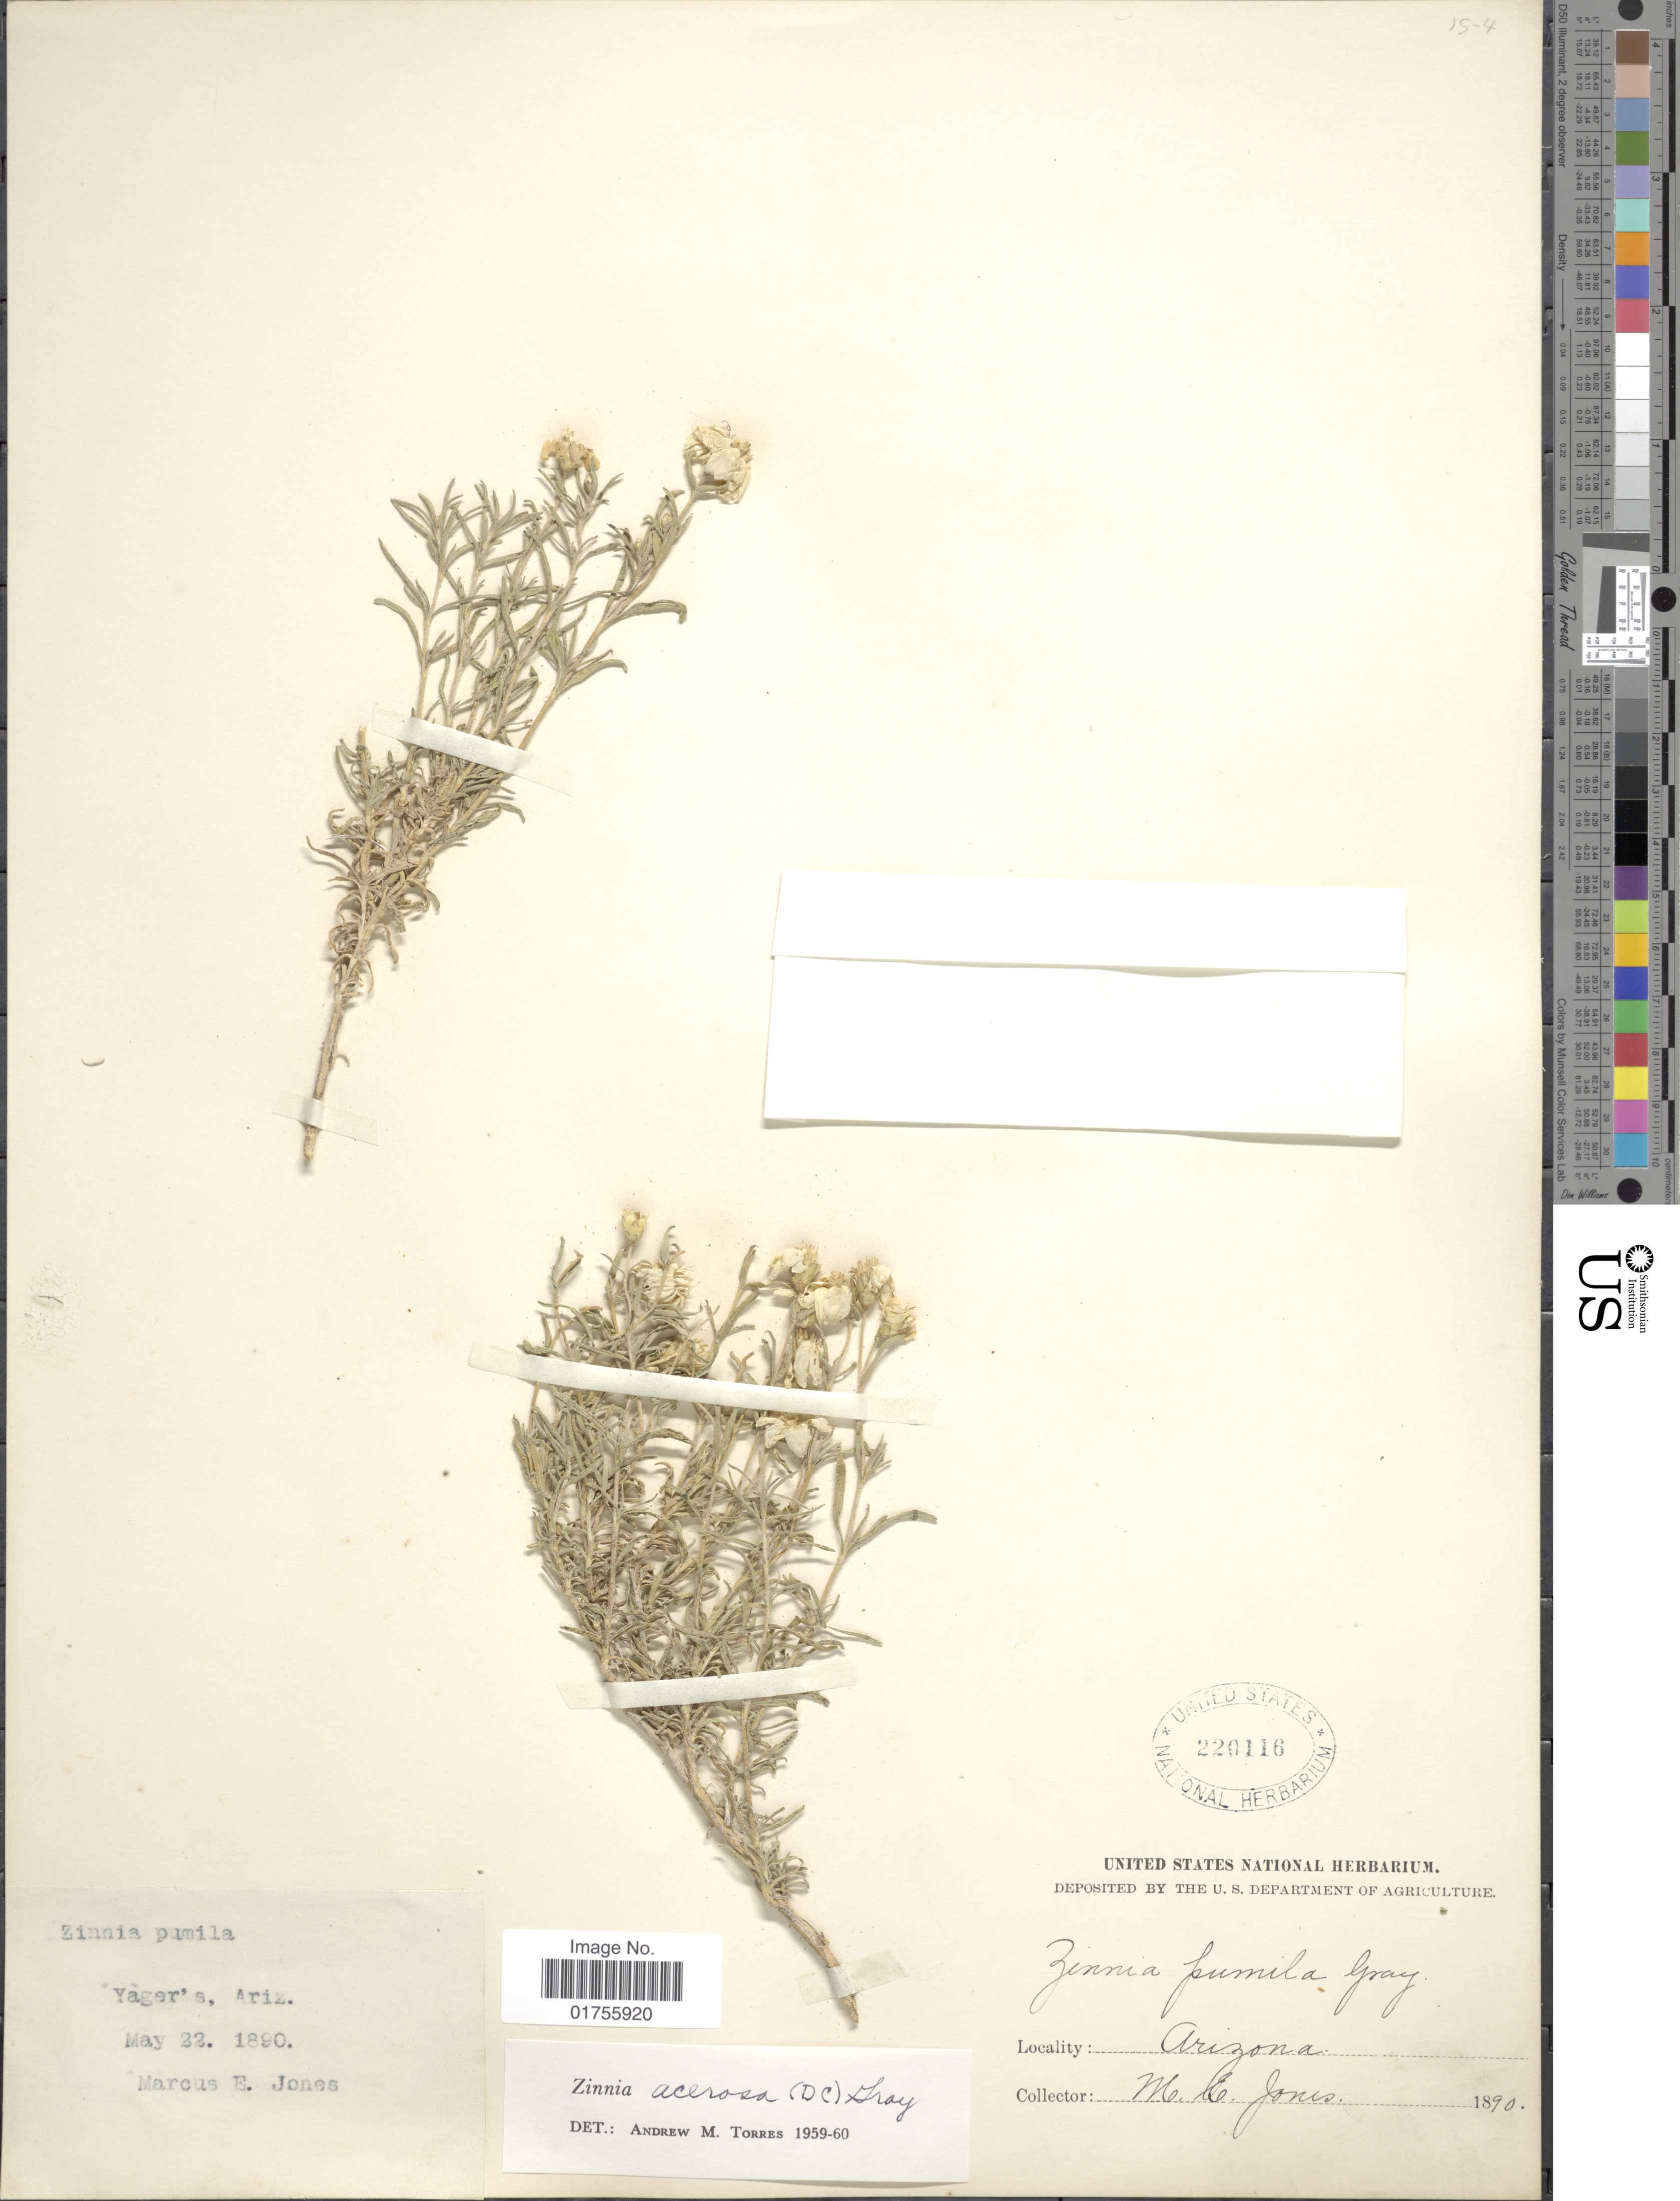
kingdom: Plantae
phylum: Tracheophyta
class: Magnoliopsida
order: Asterales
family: Asteraceae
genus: Zinnia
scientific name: Zinnia acerosa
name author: (DC.) A. Gray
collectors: M. E. Jones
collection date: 1890-05-23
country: United States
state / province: Arizona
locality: Yager's, Arizona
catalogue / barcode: US 220116